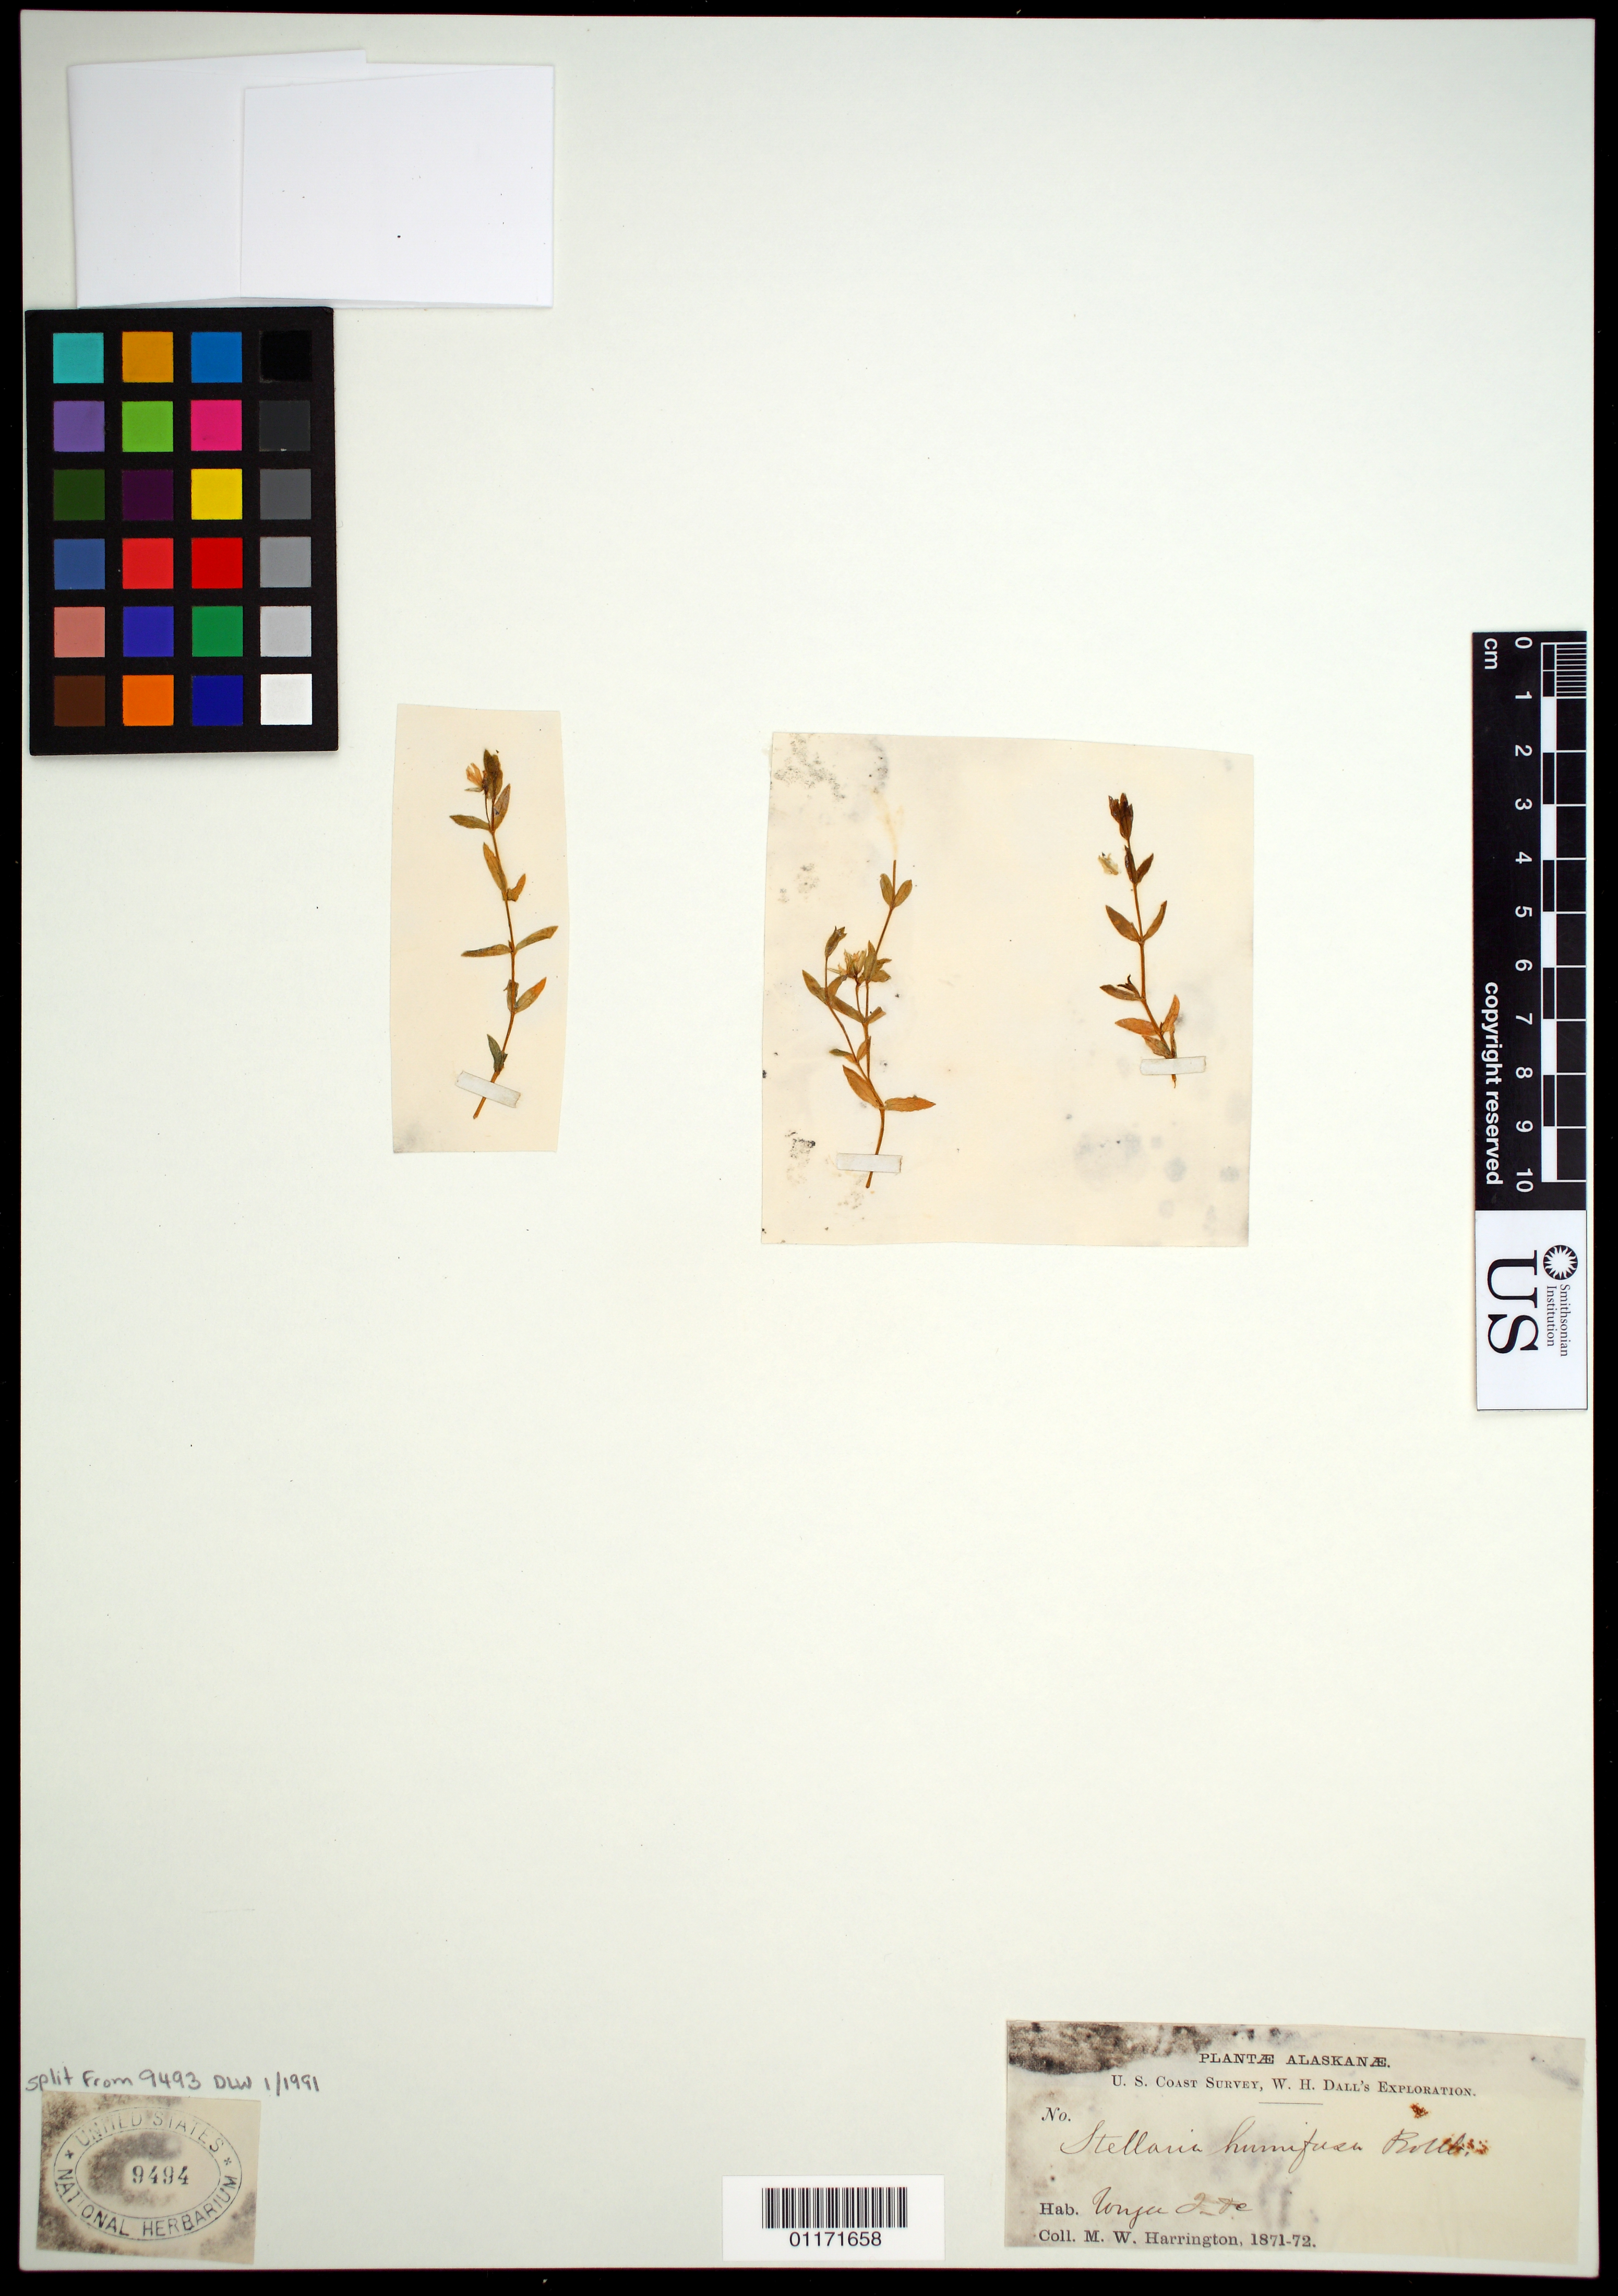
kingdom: Plantae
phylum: Tracheophyta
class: Magnoliopsida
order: Caryophyllales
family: Caryophyllaceae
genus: Stellaria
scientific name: Stellaria humifusa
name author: Rottb.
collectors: M. W. Harrington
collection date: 1871/1872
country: United States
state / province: Alaska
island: Unga Island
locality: Unga Island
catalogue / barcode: US 9494